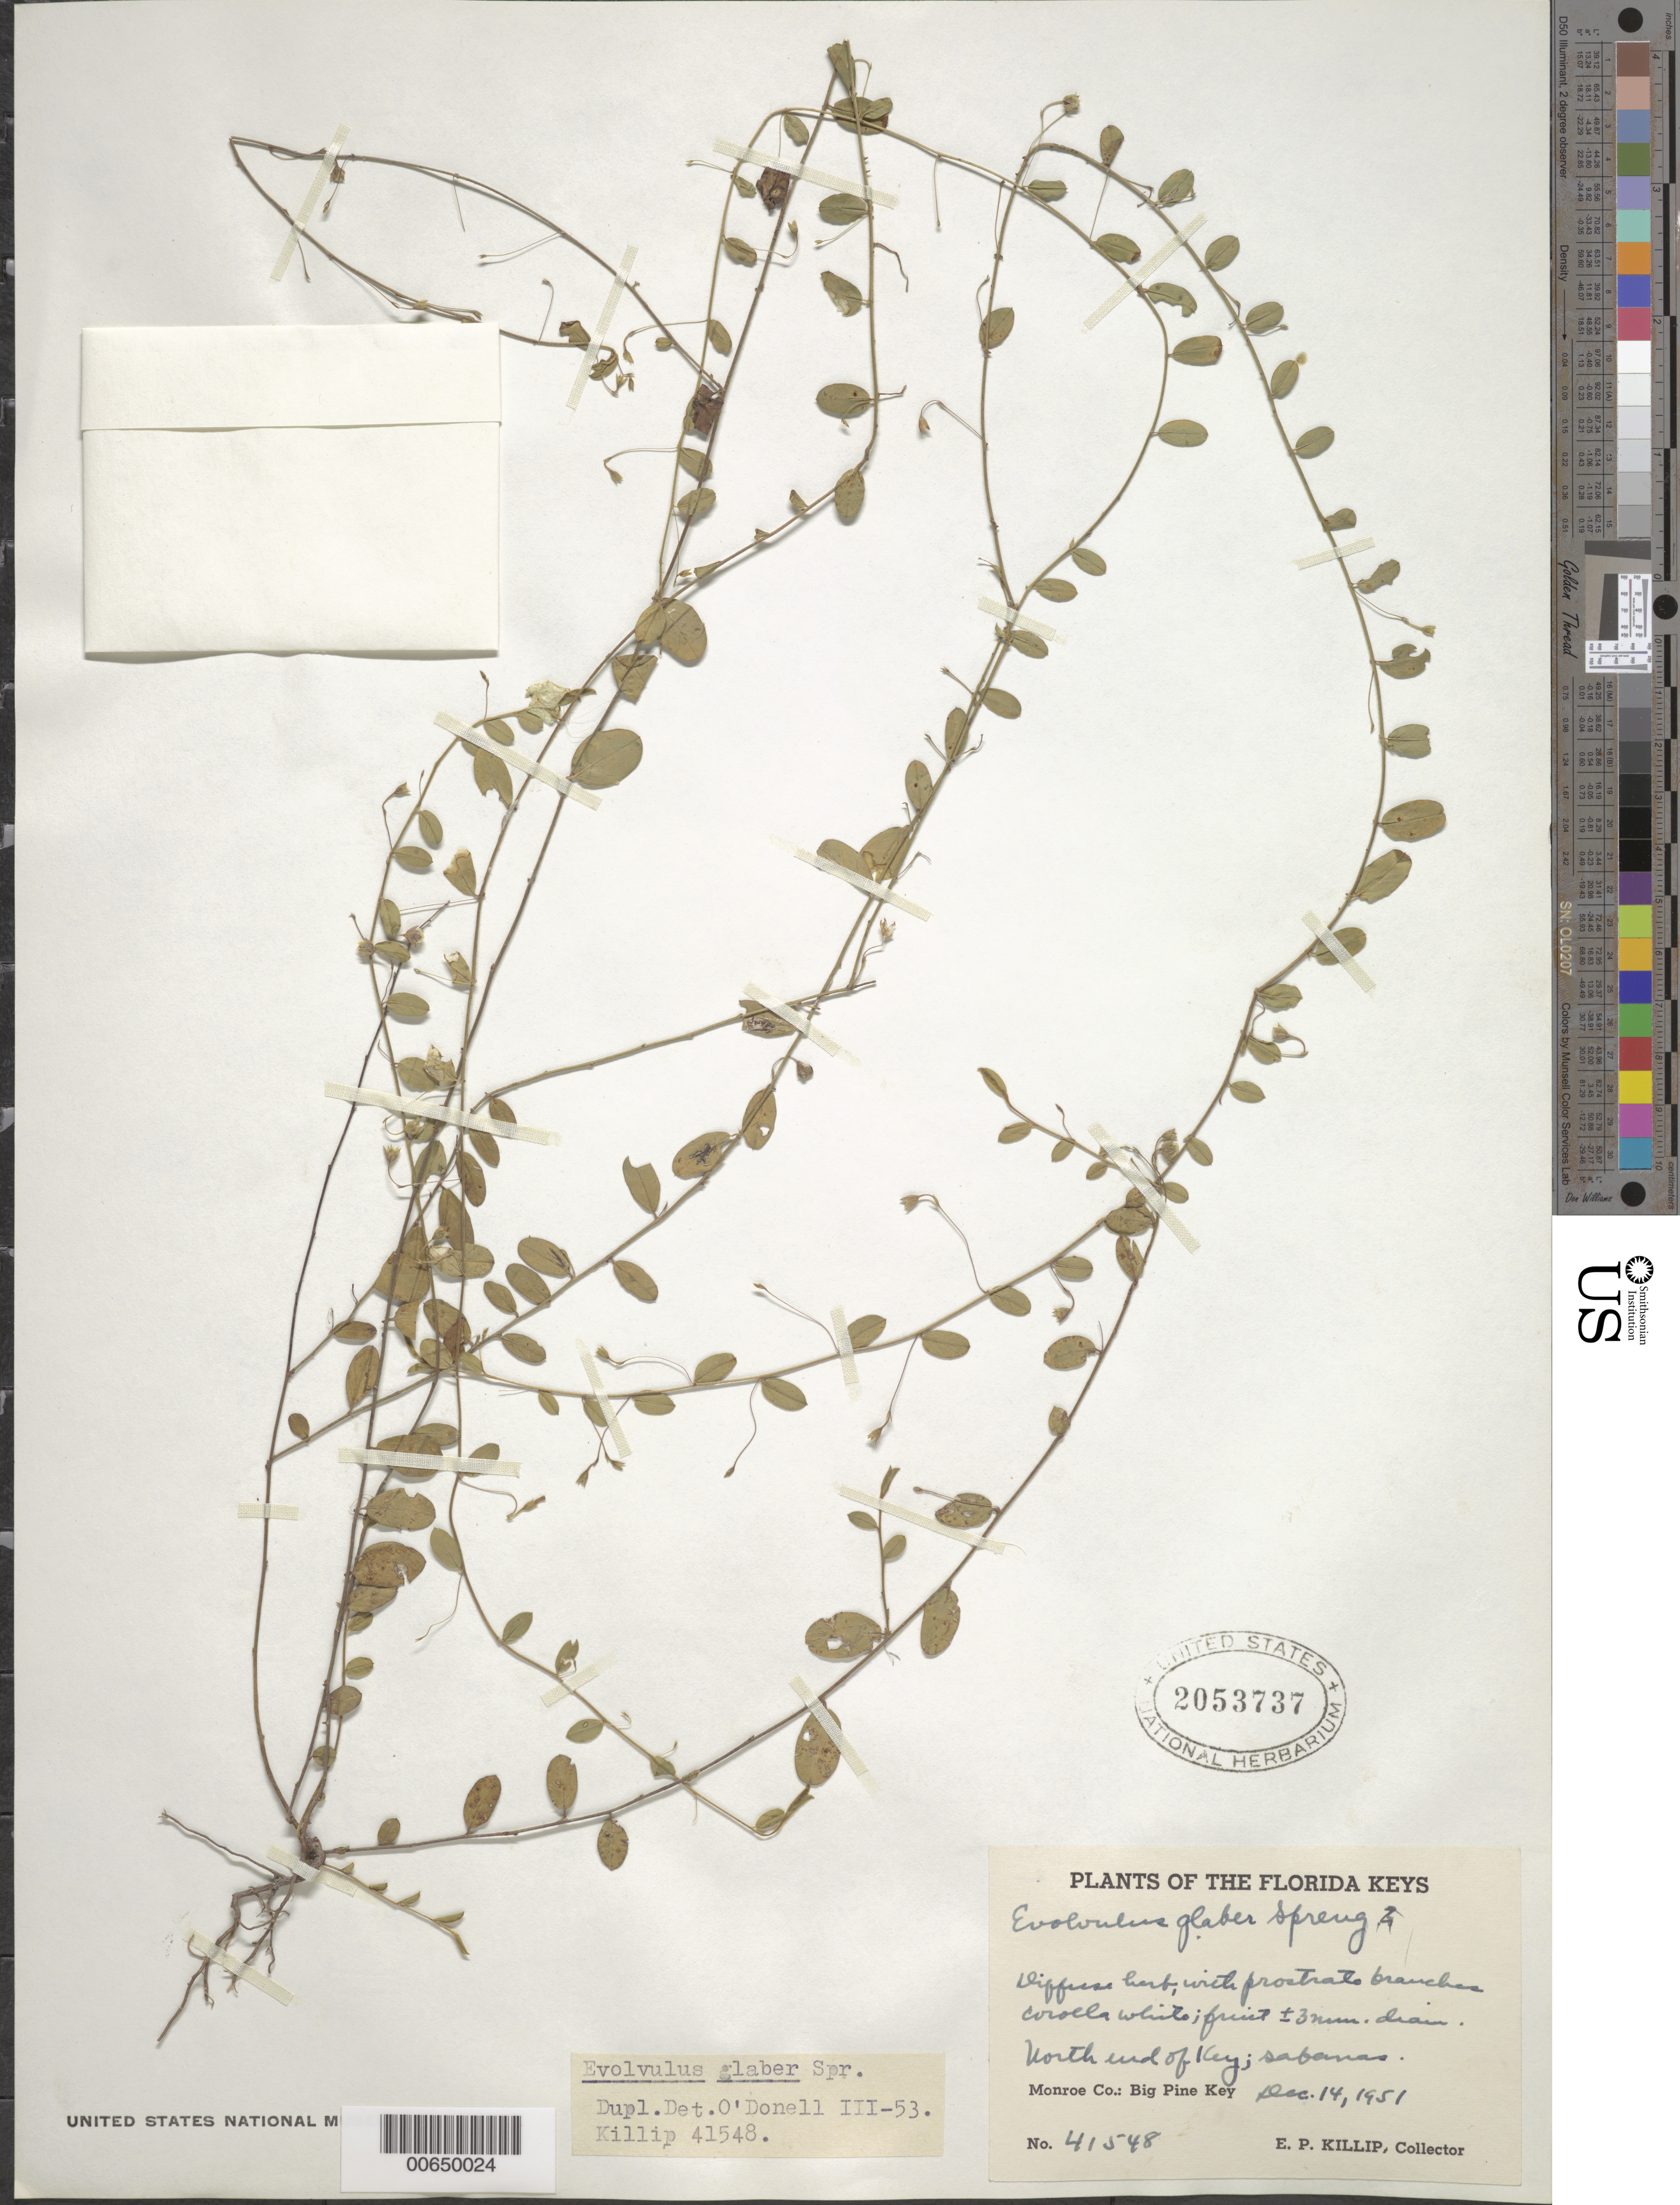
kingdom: Plantae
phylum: Tracheophyta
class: Magnoliopsida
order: Solanales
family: Convolvulaceae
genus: Evolvulus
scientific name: Evolvulus glaber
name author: Spreng.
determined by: O'Donnell, --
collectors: E. P. Killip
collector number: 41548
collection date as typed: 14 Dec 1951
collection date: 1951-12-14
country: United States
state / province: Florida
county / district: Monroe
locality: N end of Big Pine Key.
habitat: Savannas.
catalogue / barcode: US 2053737